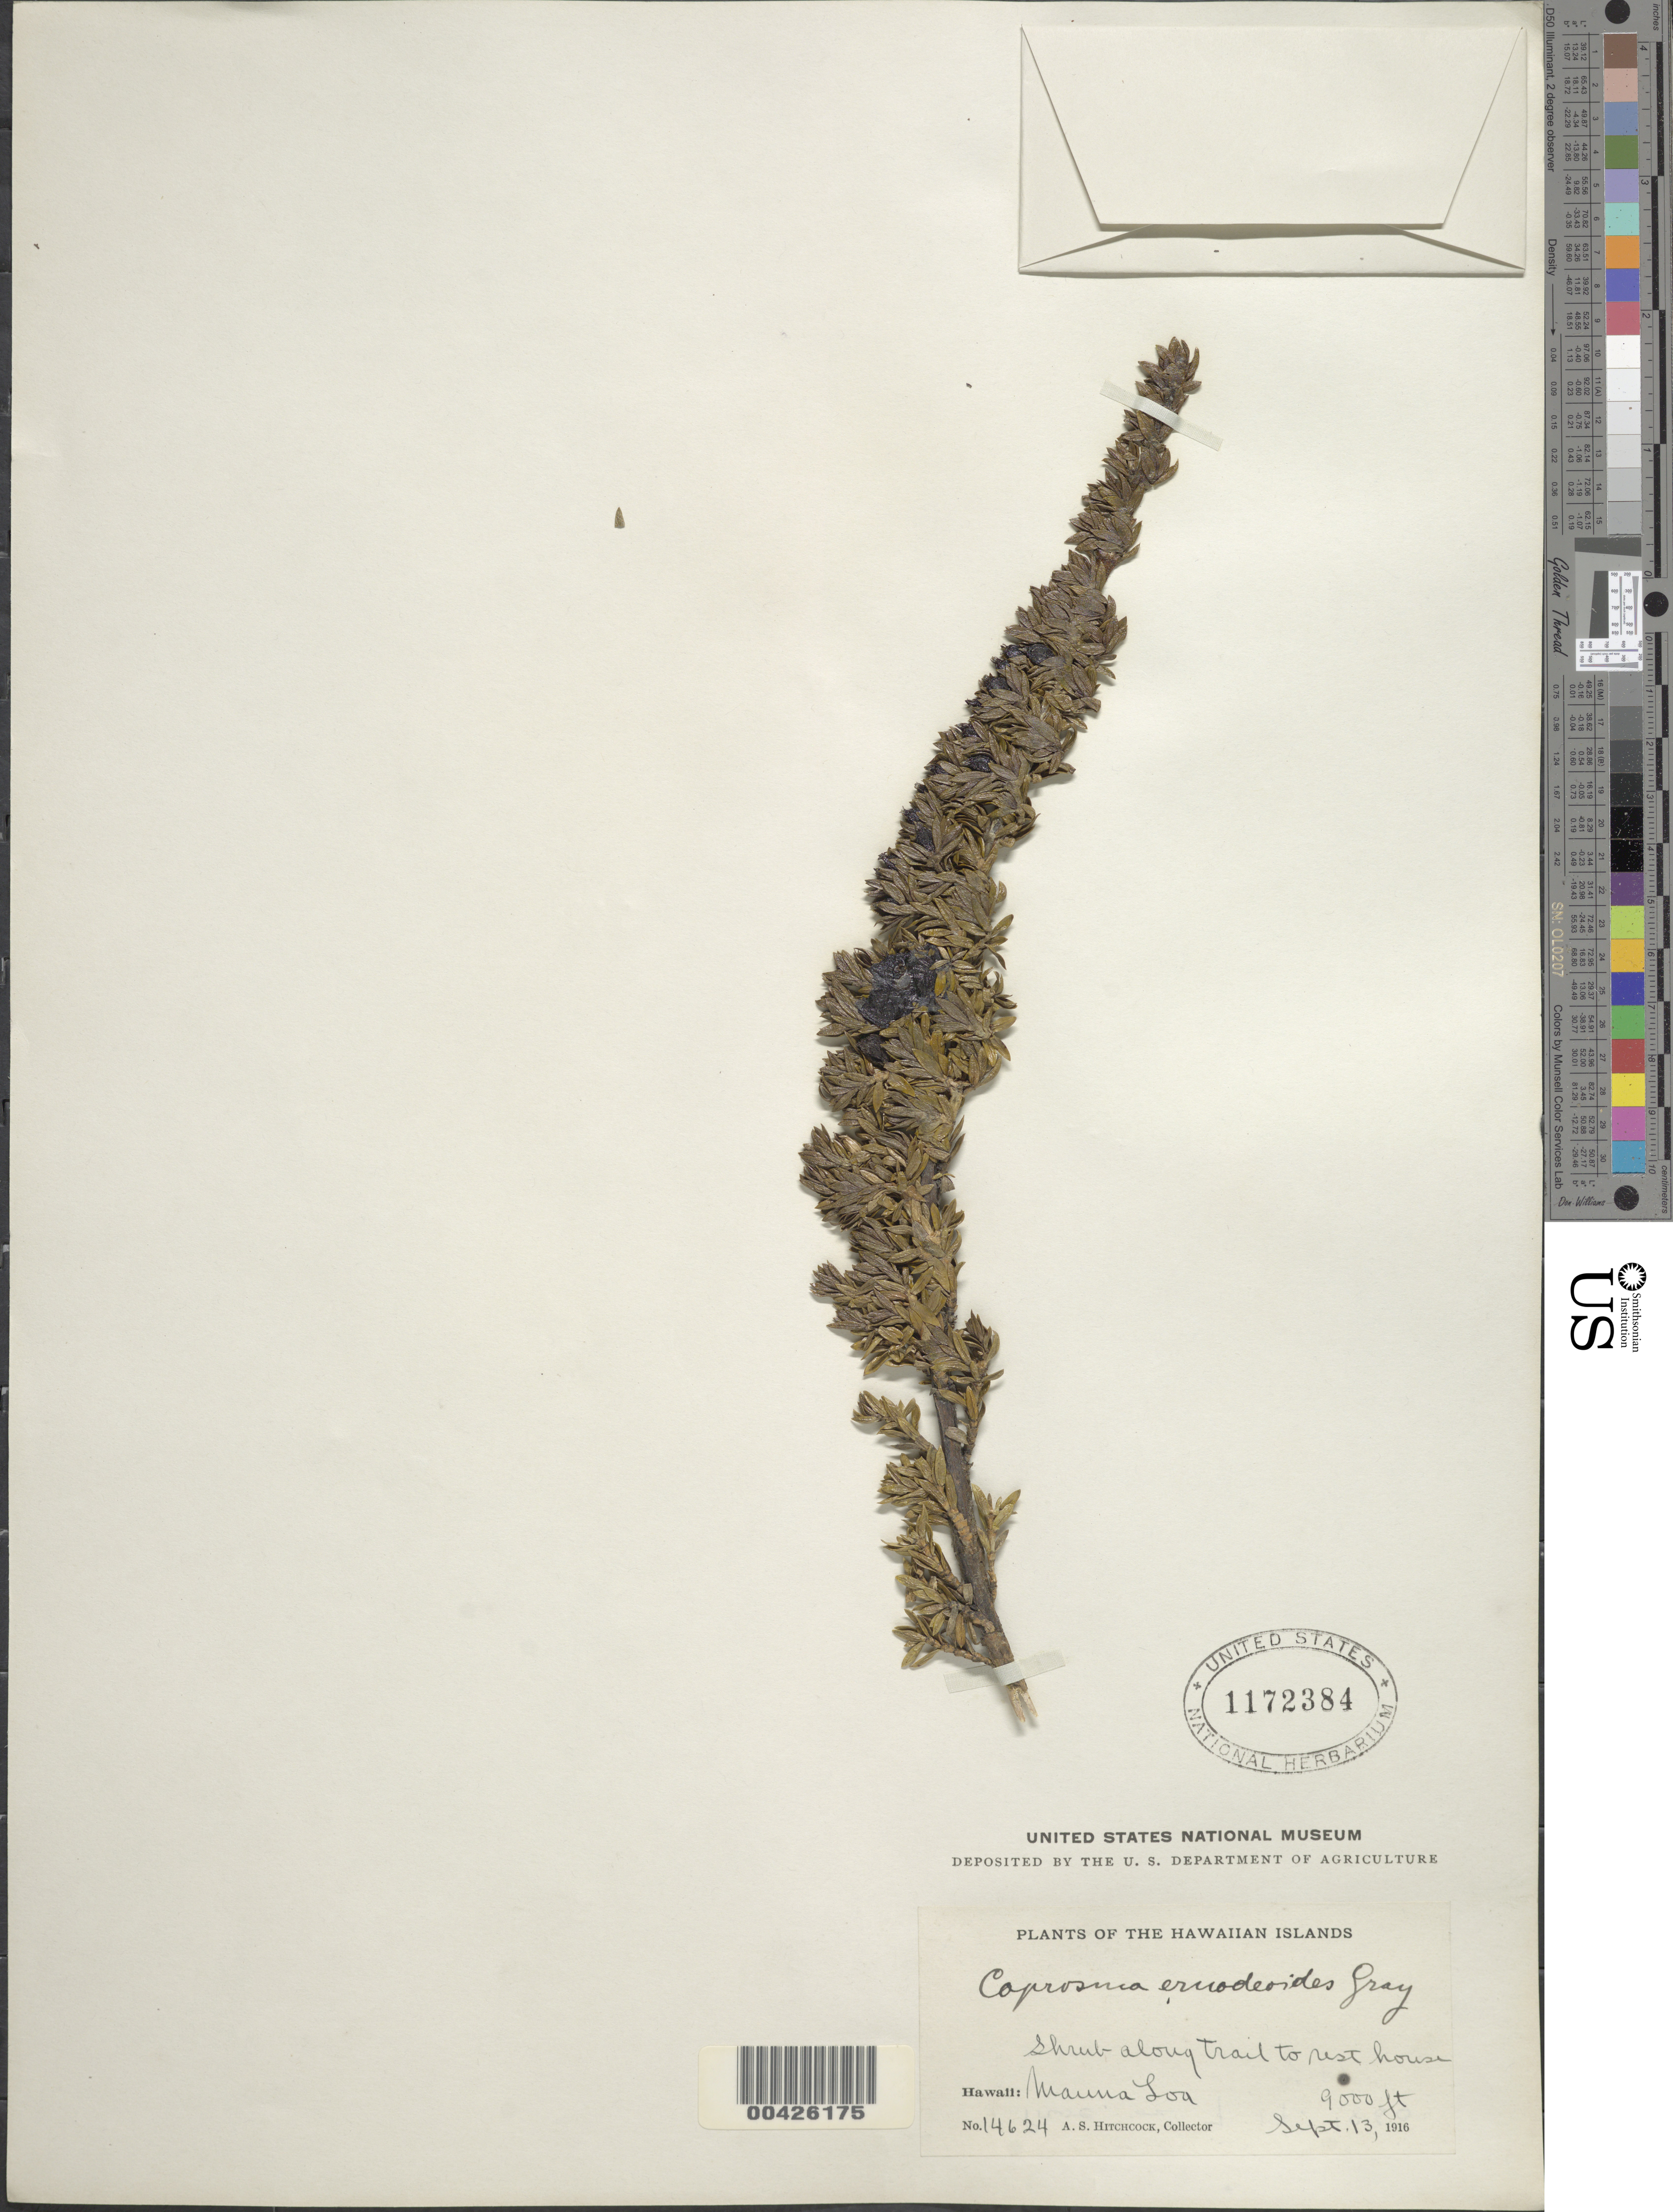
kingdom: Plantae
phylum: Tracheophyta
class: Magnoliopsida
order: Gentianales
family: Rubiaceae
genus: Coprosma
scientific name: Coprosma ernodeoides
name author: A. Gray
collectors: A. S. Hitchcock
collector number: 14624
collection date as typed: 13 Sep 1916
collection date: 1916-09-13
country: United States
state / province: Hawaii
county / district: Hawaii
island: Hawaii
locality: Mauna Loa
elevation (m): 2743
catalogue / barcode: US 1172384